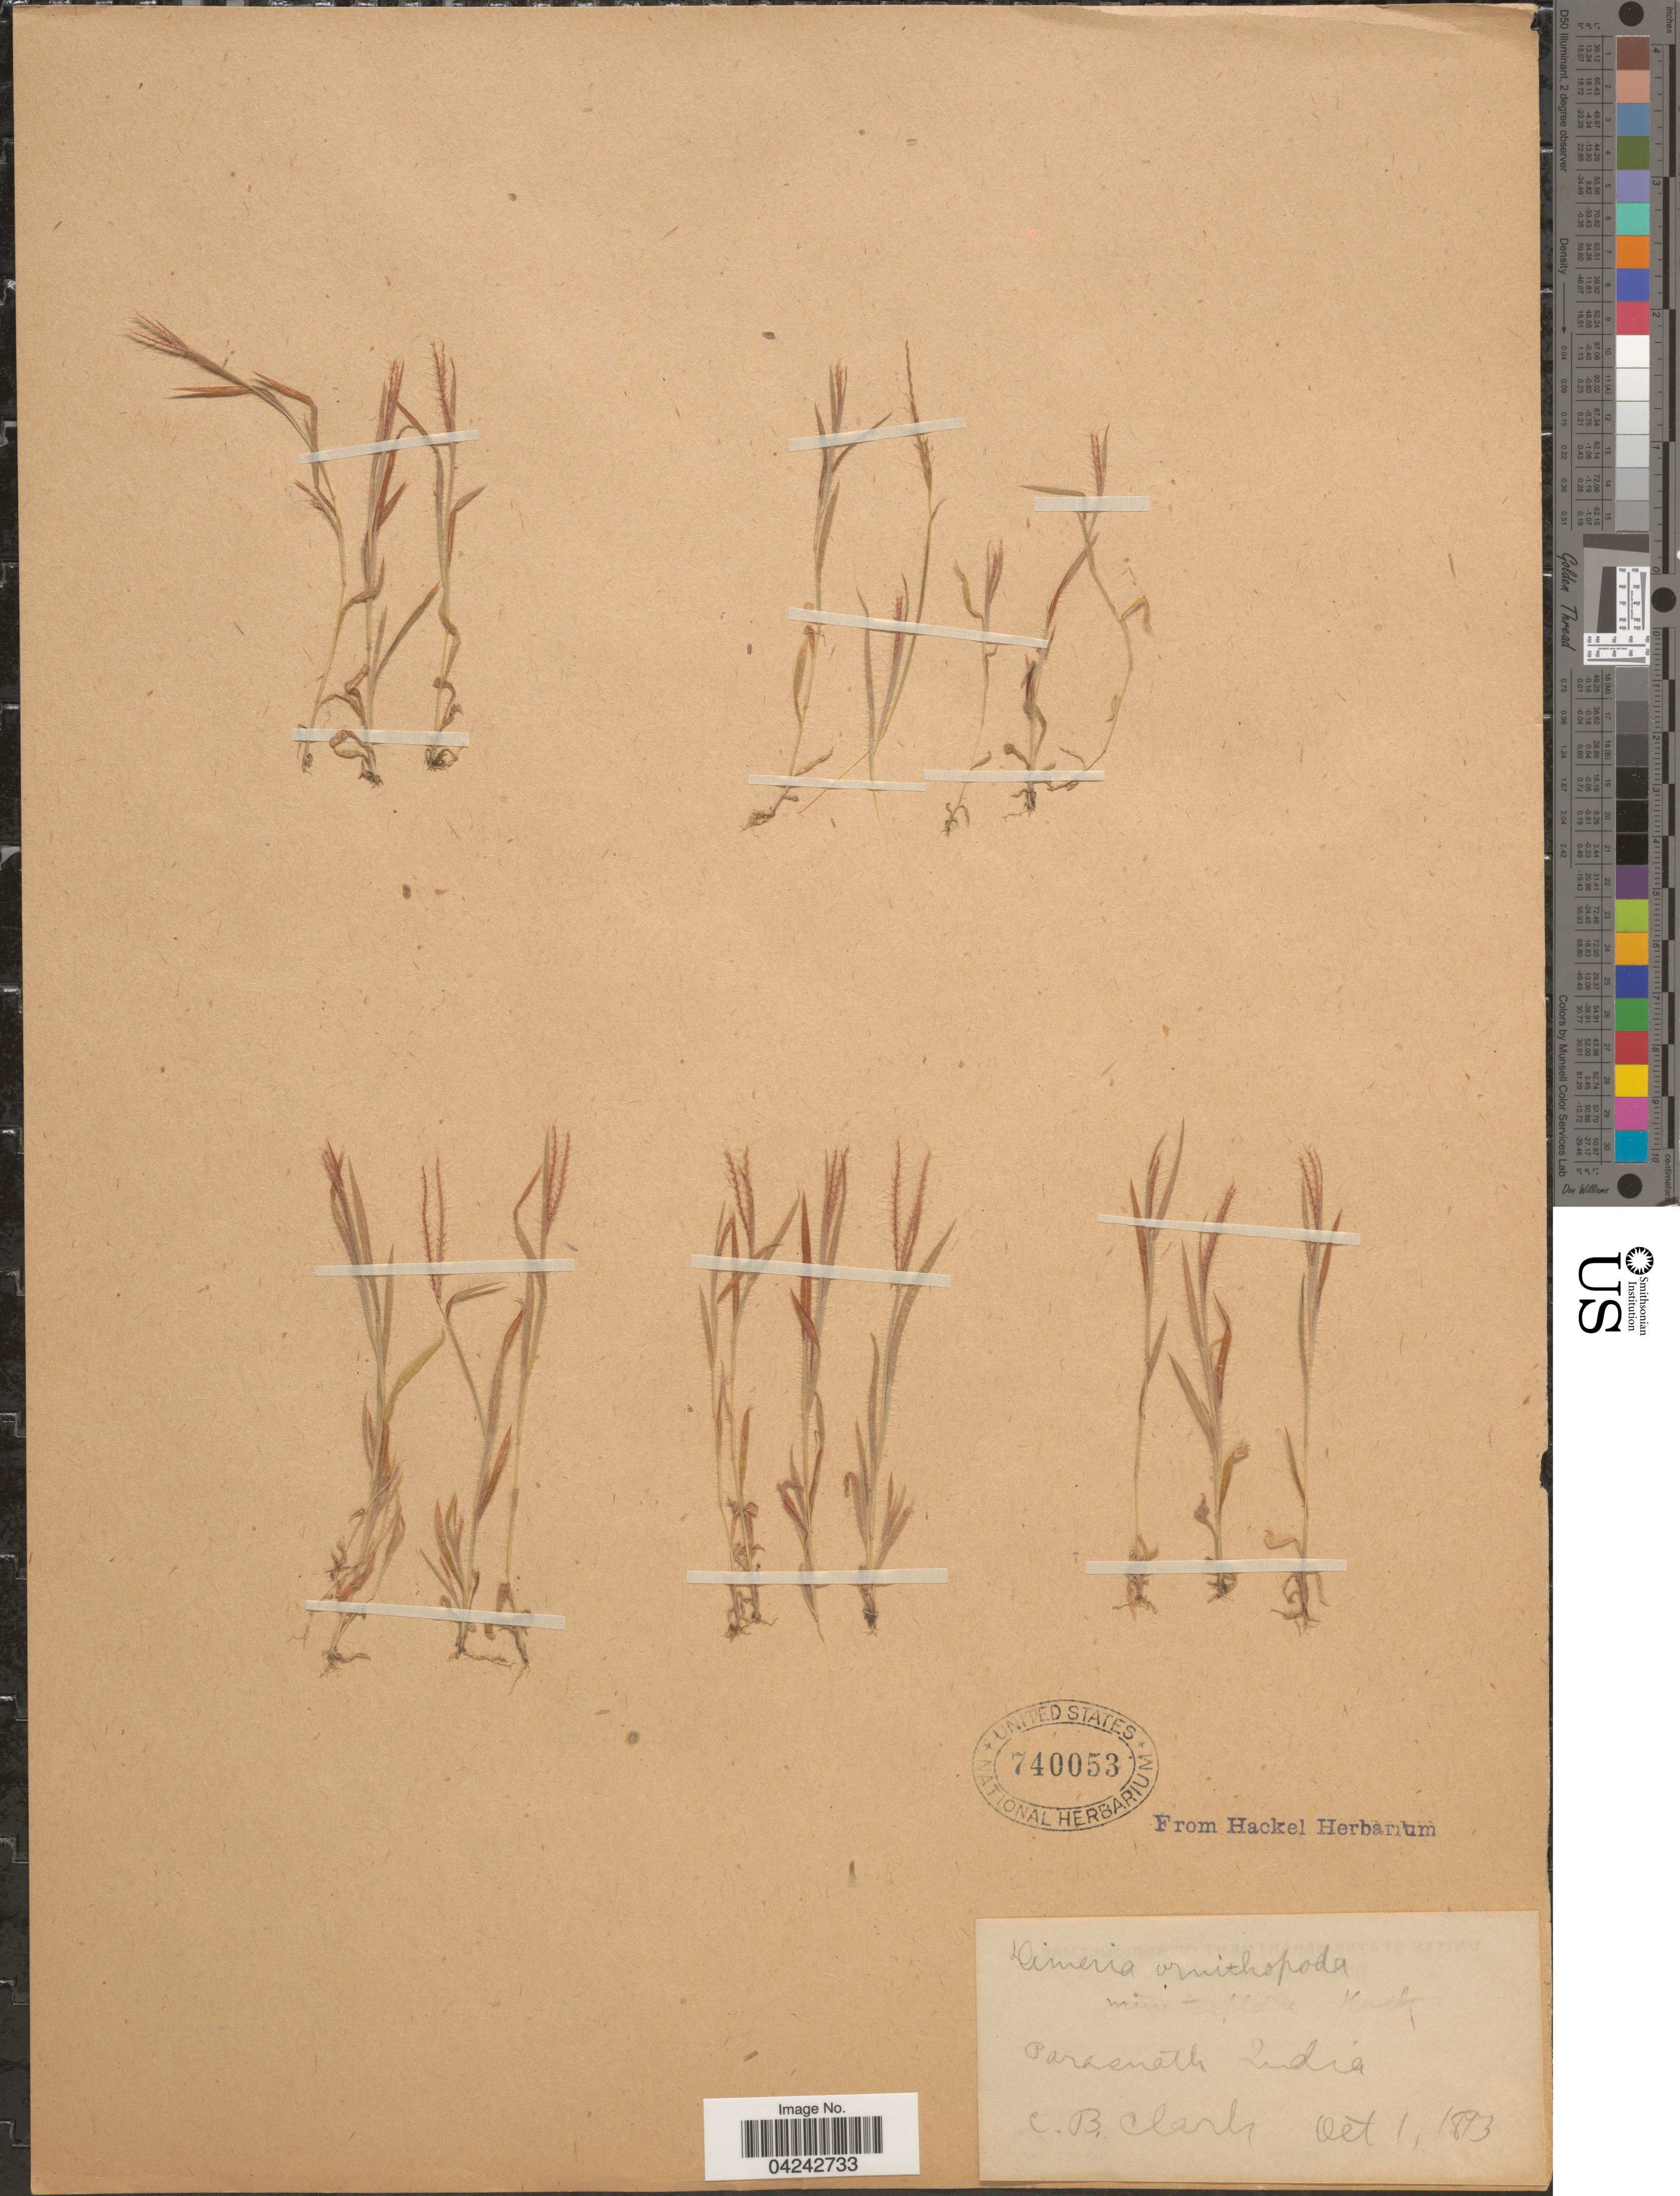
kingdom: Plantae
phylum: Tracheophyta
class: Liliopsida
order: Poales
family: Poaceae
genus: Dimeria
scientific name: Dimeria ornithopoda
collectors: C. B. Clarke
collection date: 1893-10-01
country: India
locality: Parasnath.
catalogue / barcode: US 740053